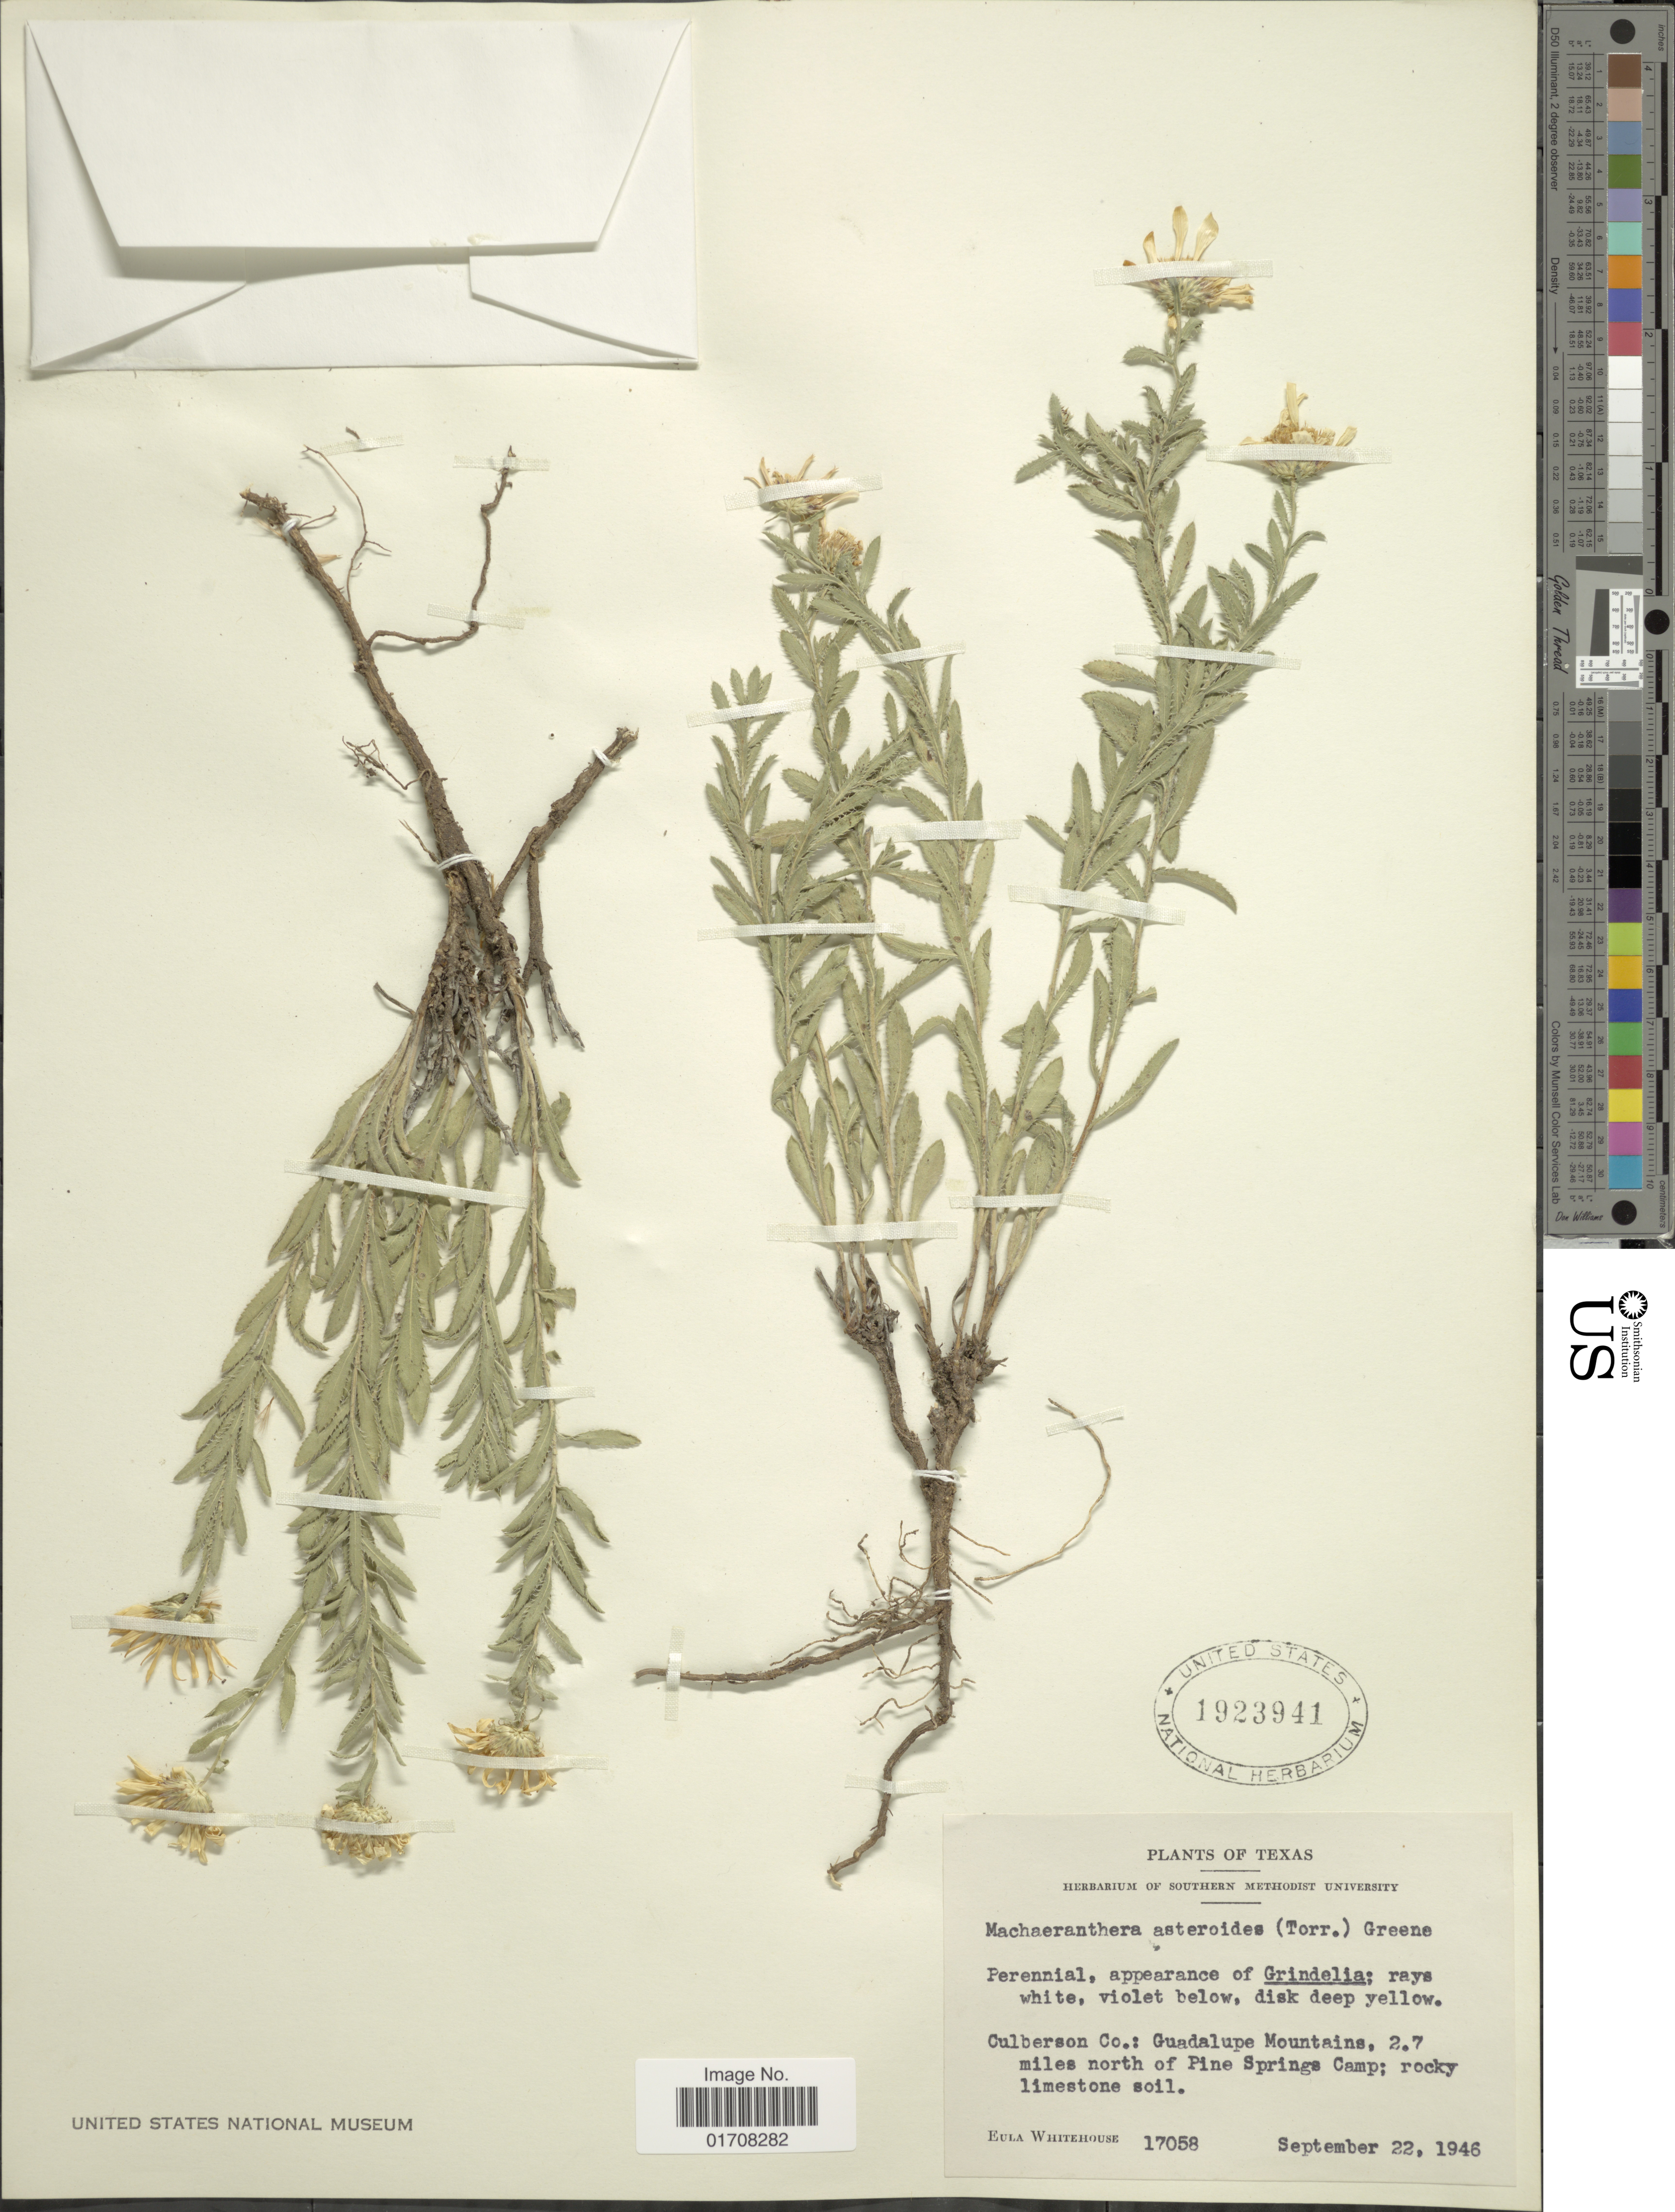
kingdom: Plantae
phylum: Tracheophyta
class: Magnoliopsida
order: Asterales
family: Asteraceae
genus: Machaeranthera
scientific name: Machaeranthera asteroides var. asteroides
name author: (Torr.) Greene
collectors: E. Whitehouse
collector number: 17058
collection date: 1946-09-22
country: United States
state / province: Texas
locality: Culberson Co., Guadalupe Mountains, 2.7 miles north of Pine Springs Camp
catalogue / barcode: US 1923941